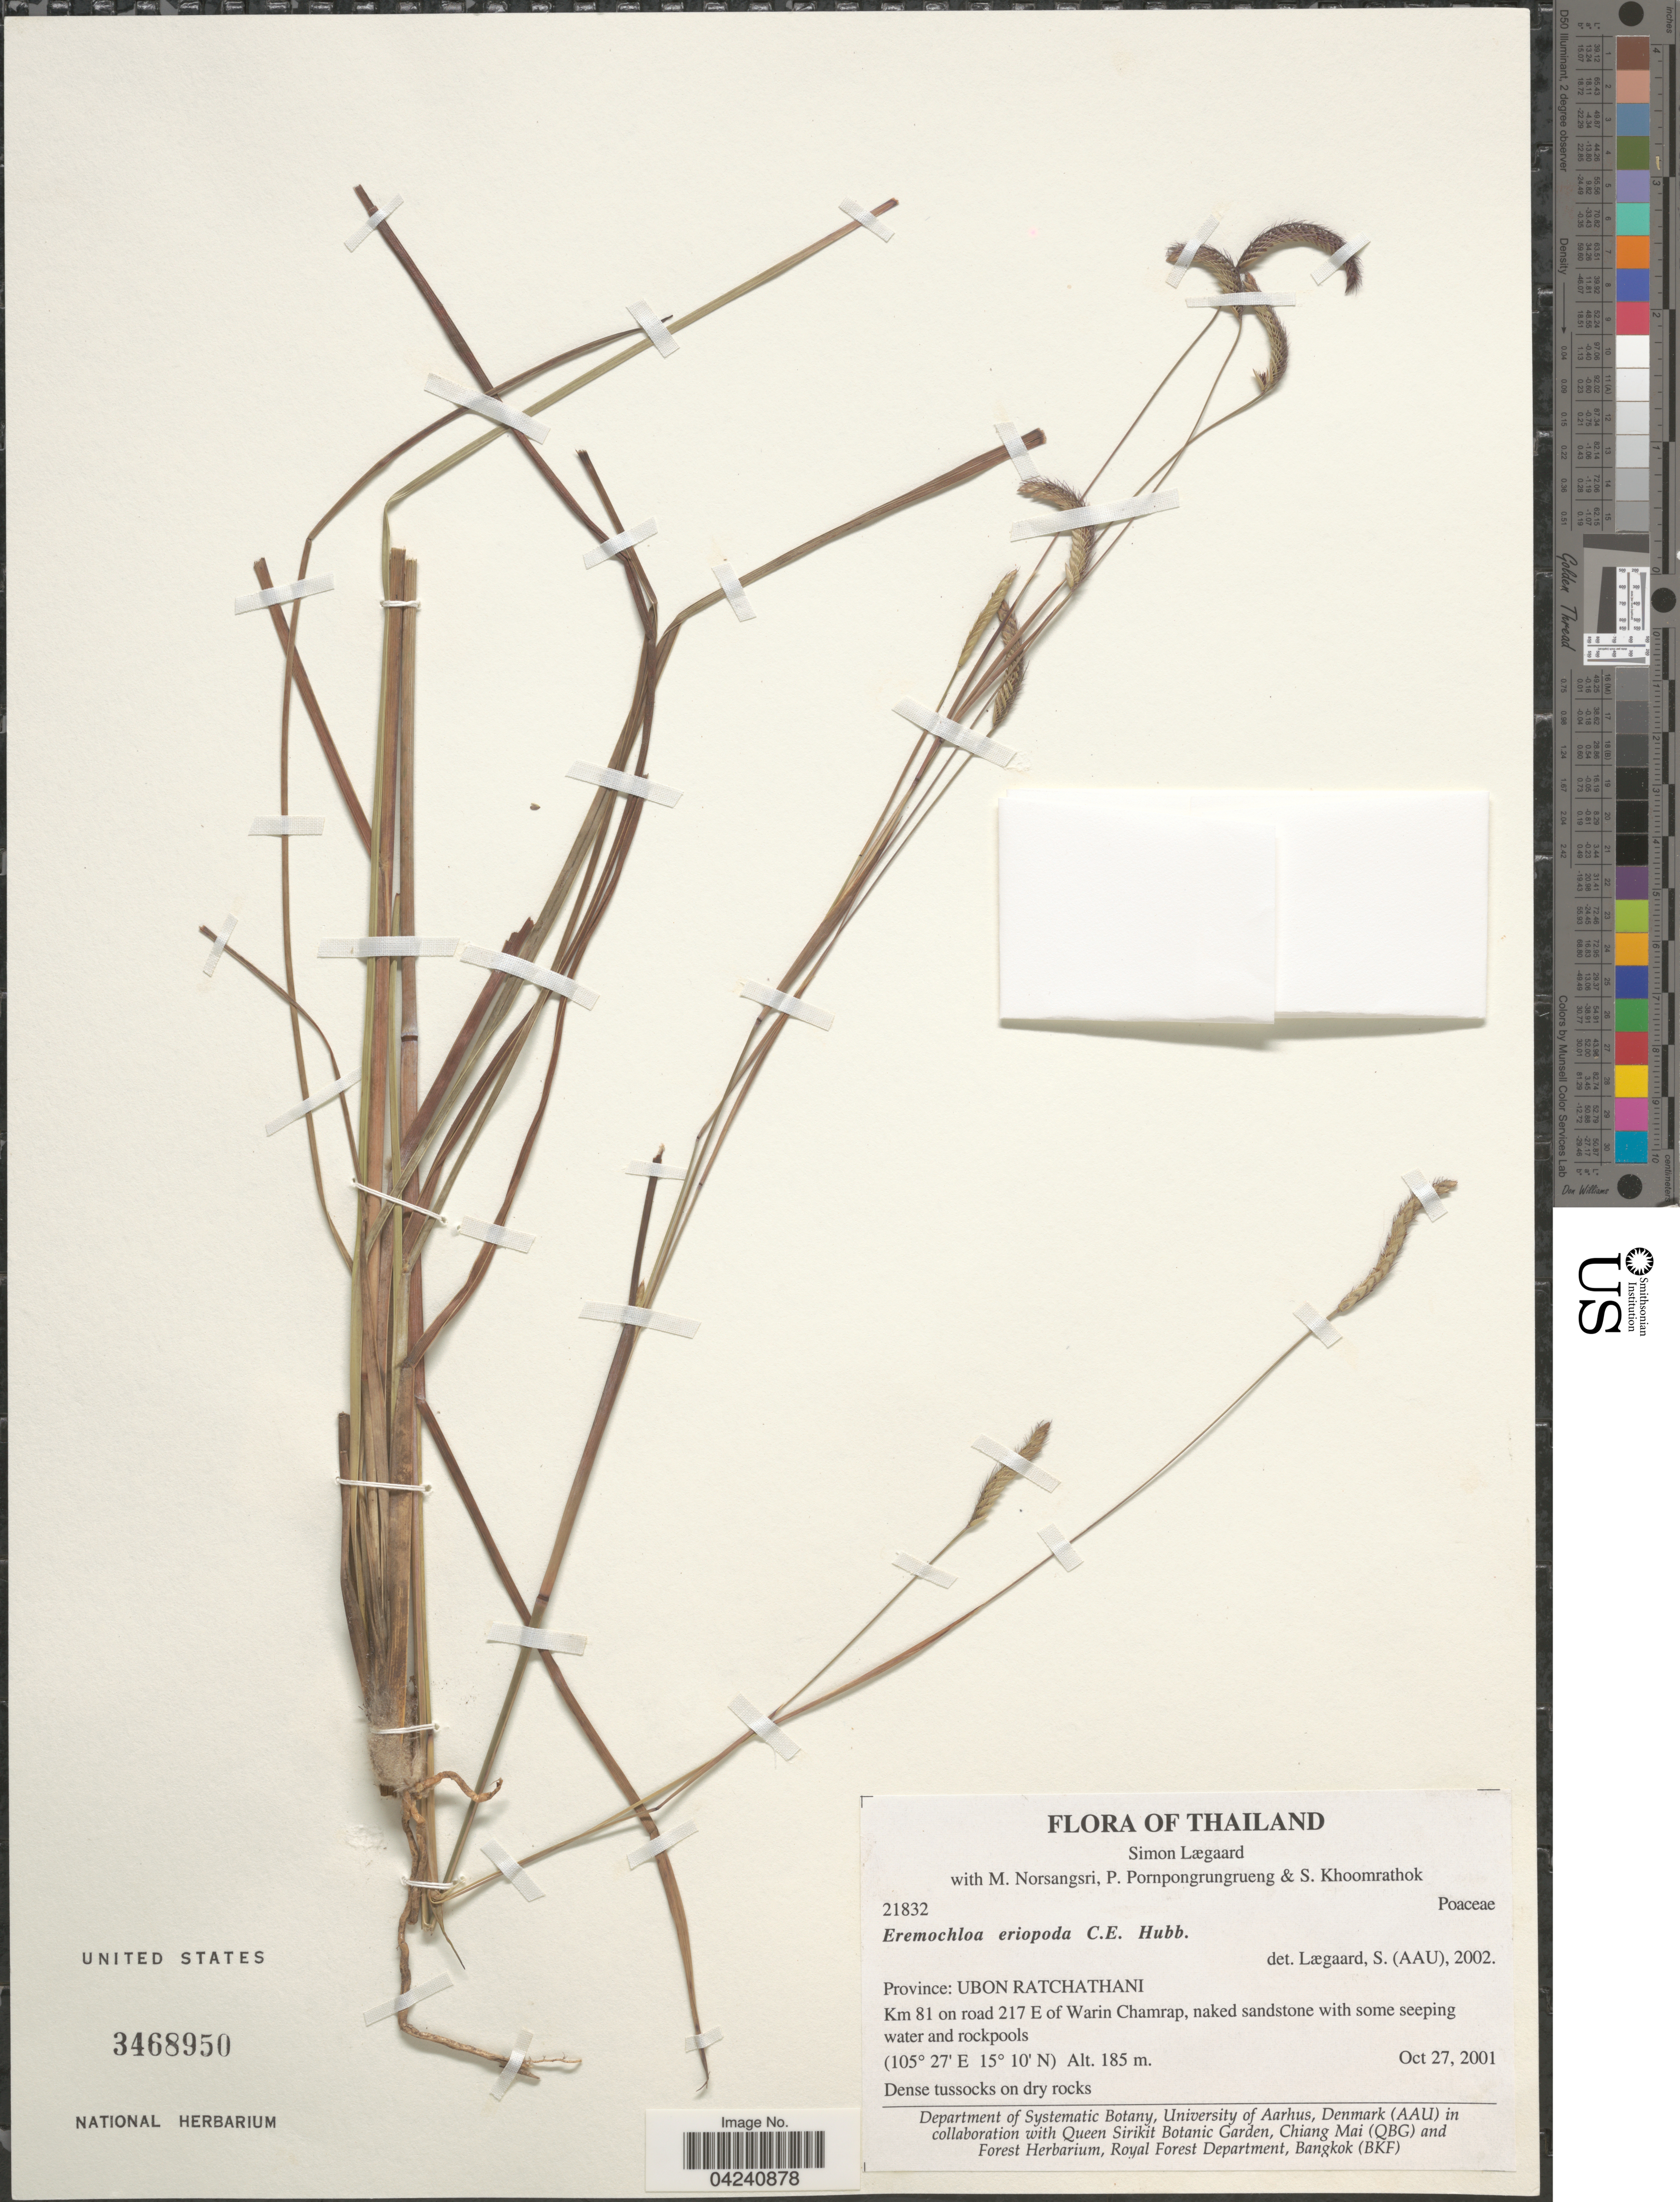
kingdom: Plantae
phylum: Tracheophyta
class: Liliopsida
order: Poales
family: Poaceae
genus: Eremochloa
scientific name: Eremochloa eriopoda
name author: C. E. Hubb.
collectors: S. Lægaard, M. Norsangsri, P. Pornpongrungrueng & S. Khoomrathok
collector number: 21832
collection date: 2001-10-27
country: Thailand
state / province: Ubon Ratchathani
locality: Province: Ubon Ratchathani. Km 81 on road 217 E of Warin Chamrap.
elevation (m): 185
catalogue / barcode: US 3468950